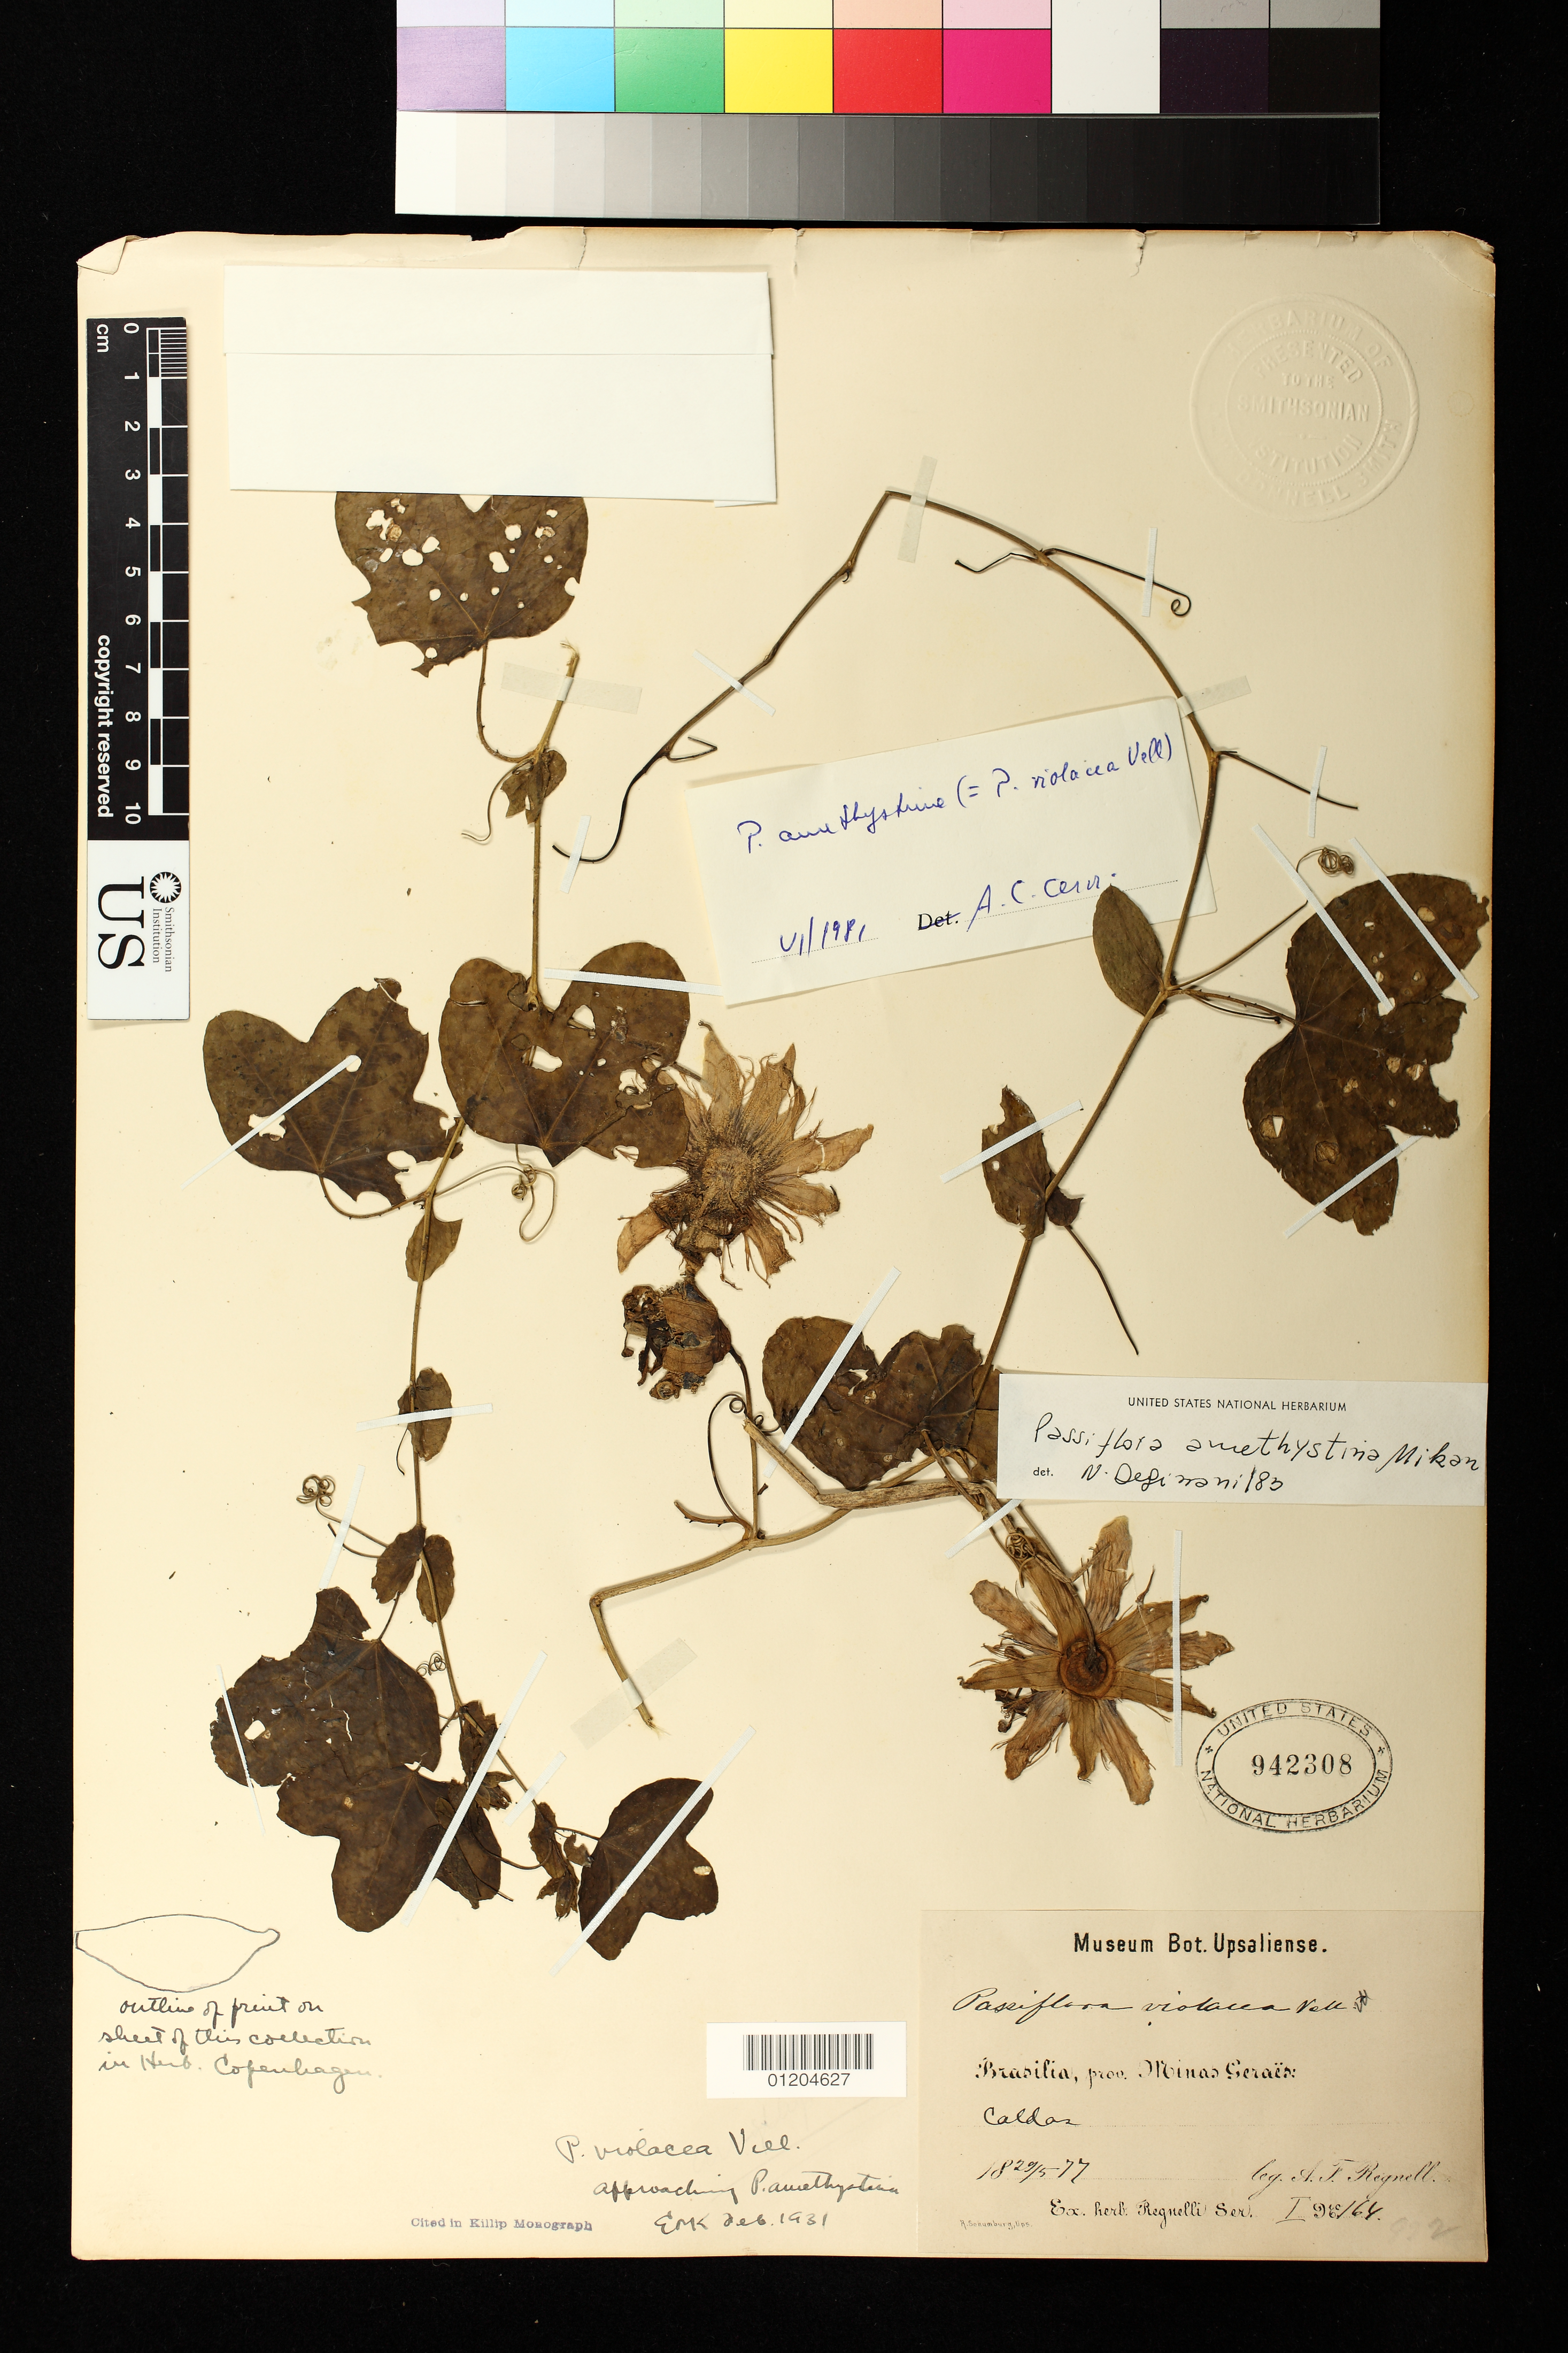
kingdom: Plantae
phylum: Tracheophyta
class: Magnoliopsida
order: Malpighiales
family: Passifloraceae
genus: Passiflora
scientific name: Passiflora amethystina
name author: J.C. Mikan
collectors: A. F. Regnell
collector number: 577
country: Brazil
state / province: Minas Gerais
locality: Caldas, Brasilia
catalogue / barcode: US 942308